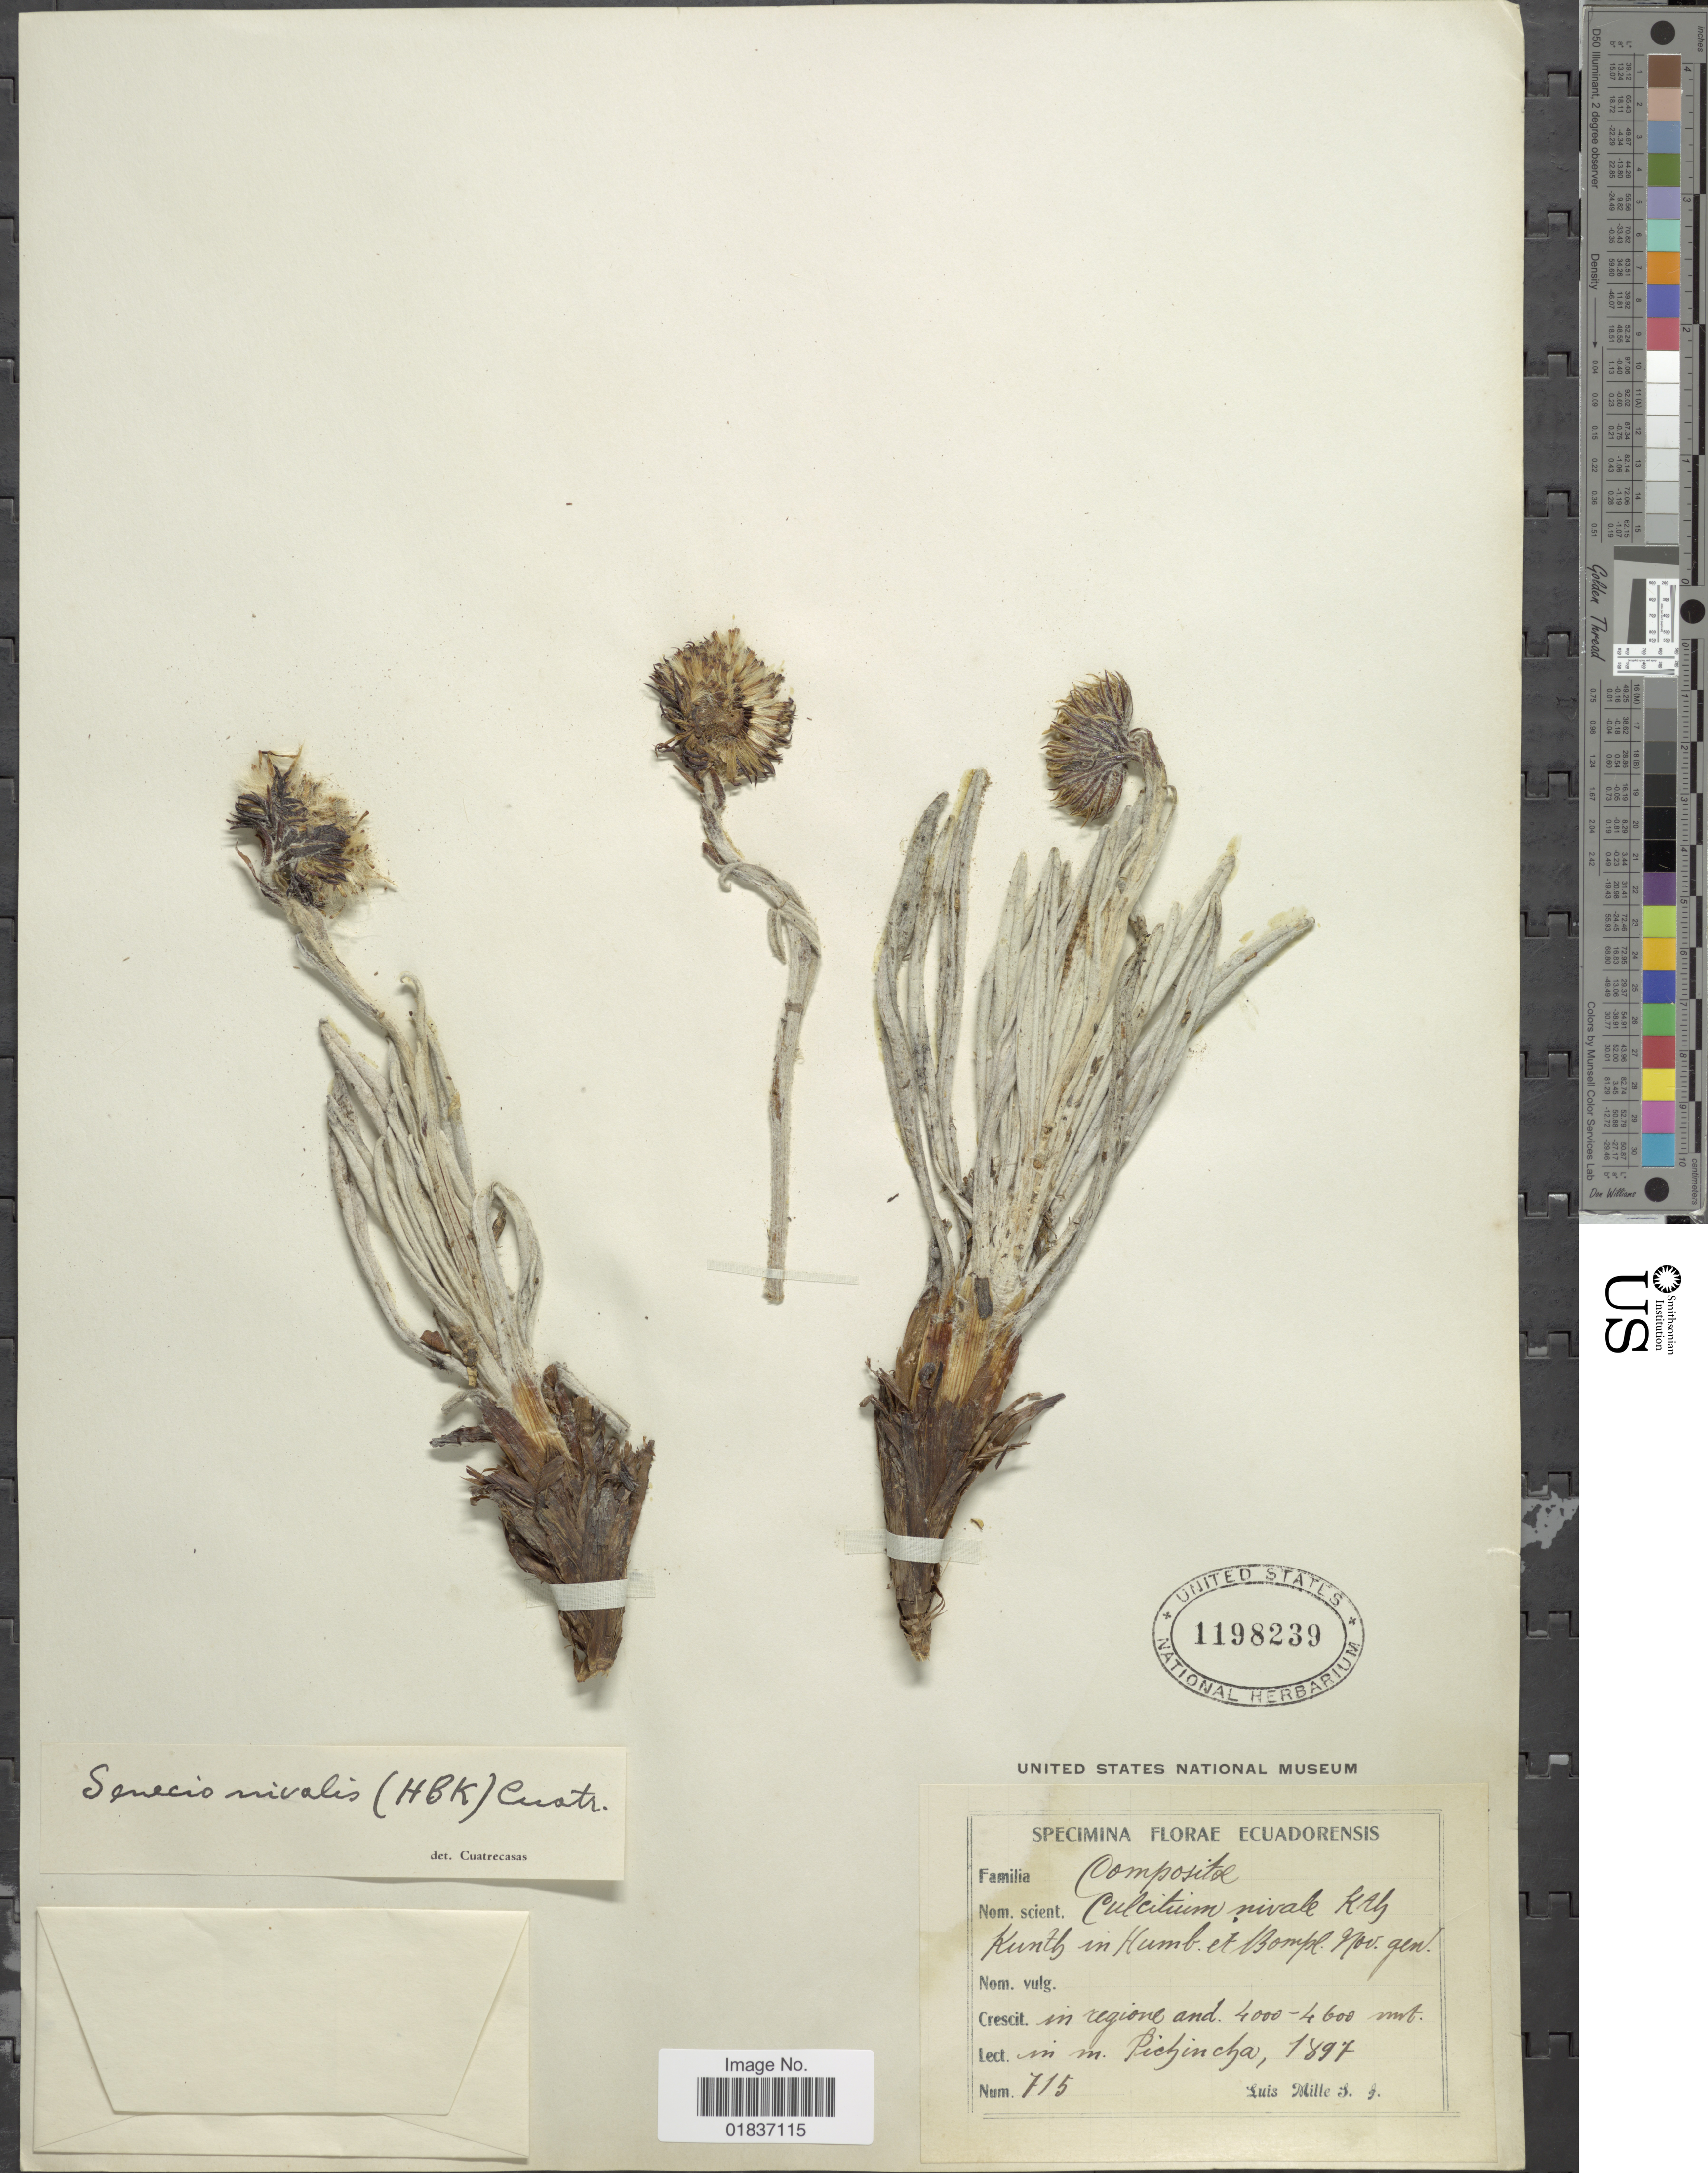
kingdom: Plantae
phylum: Tracheophyta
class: Magnoliopsida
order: Asterales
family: Asteraceae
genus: Senecio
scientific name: Senecio nivalis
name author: (Kunth) Cuatrec.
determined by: Salomon, Luciana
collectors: L. Mille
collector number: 715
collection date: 1897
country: Ecuador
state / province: Pichincha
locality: In regione and. in m. Pichincha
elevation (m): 4000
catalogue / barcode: US 1198239